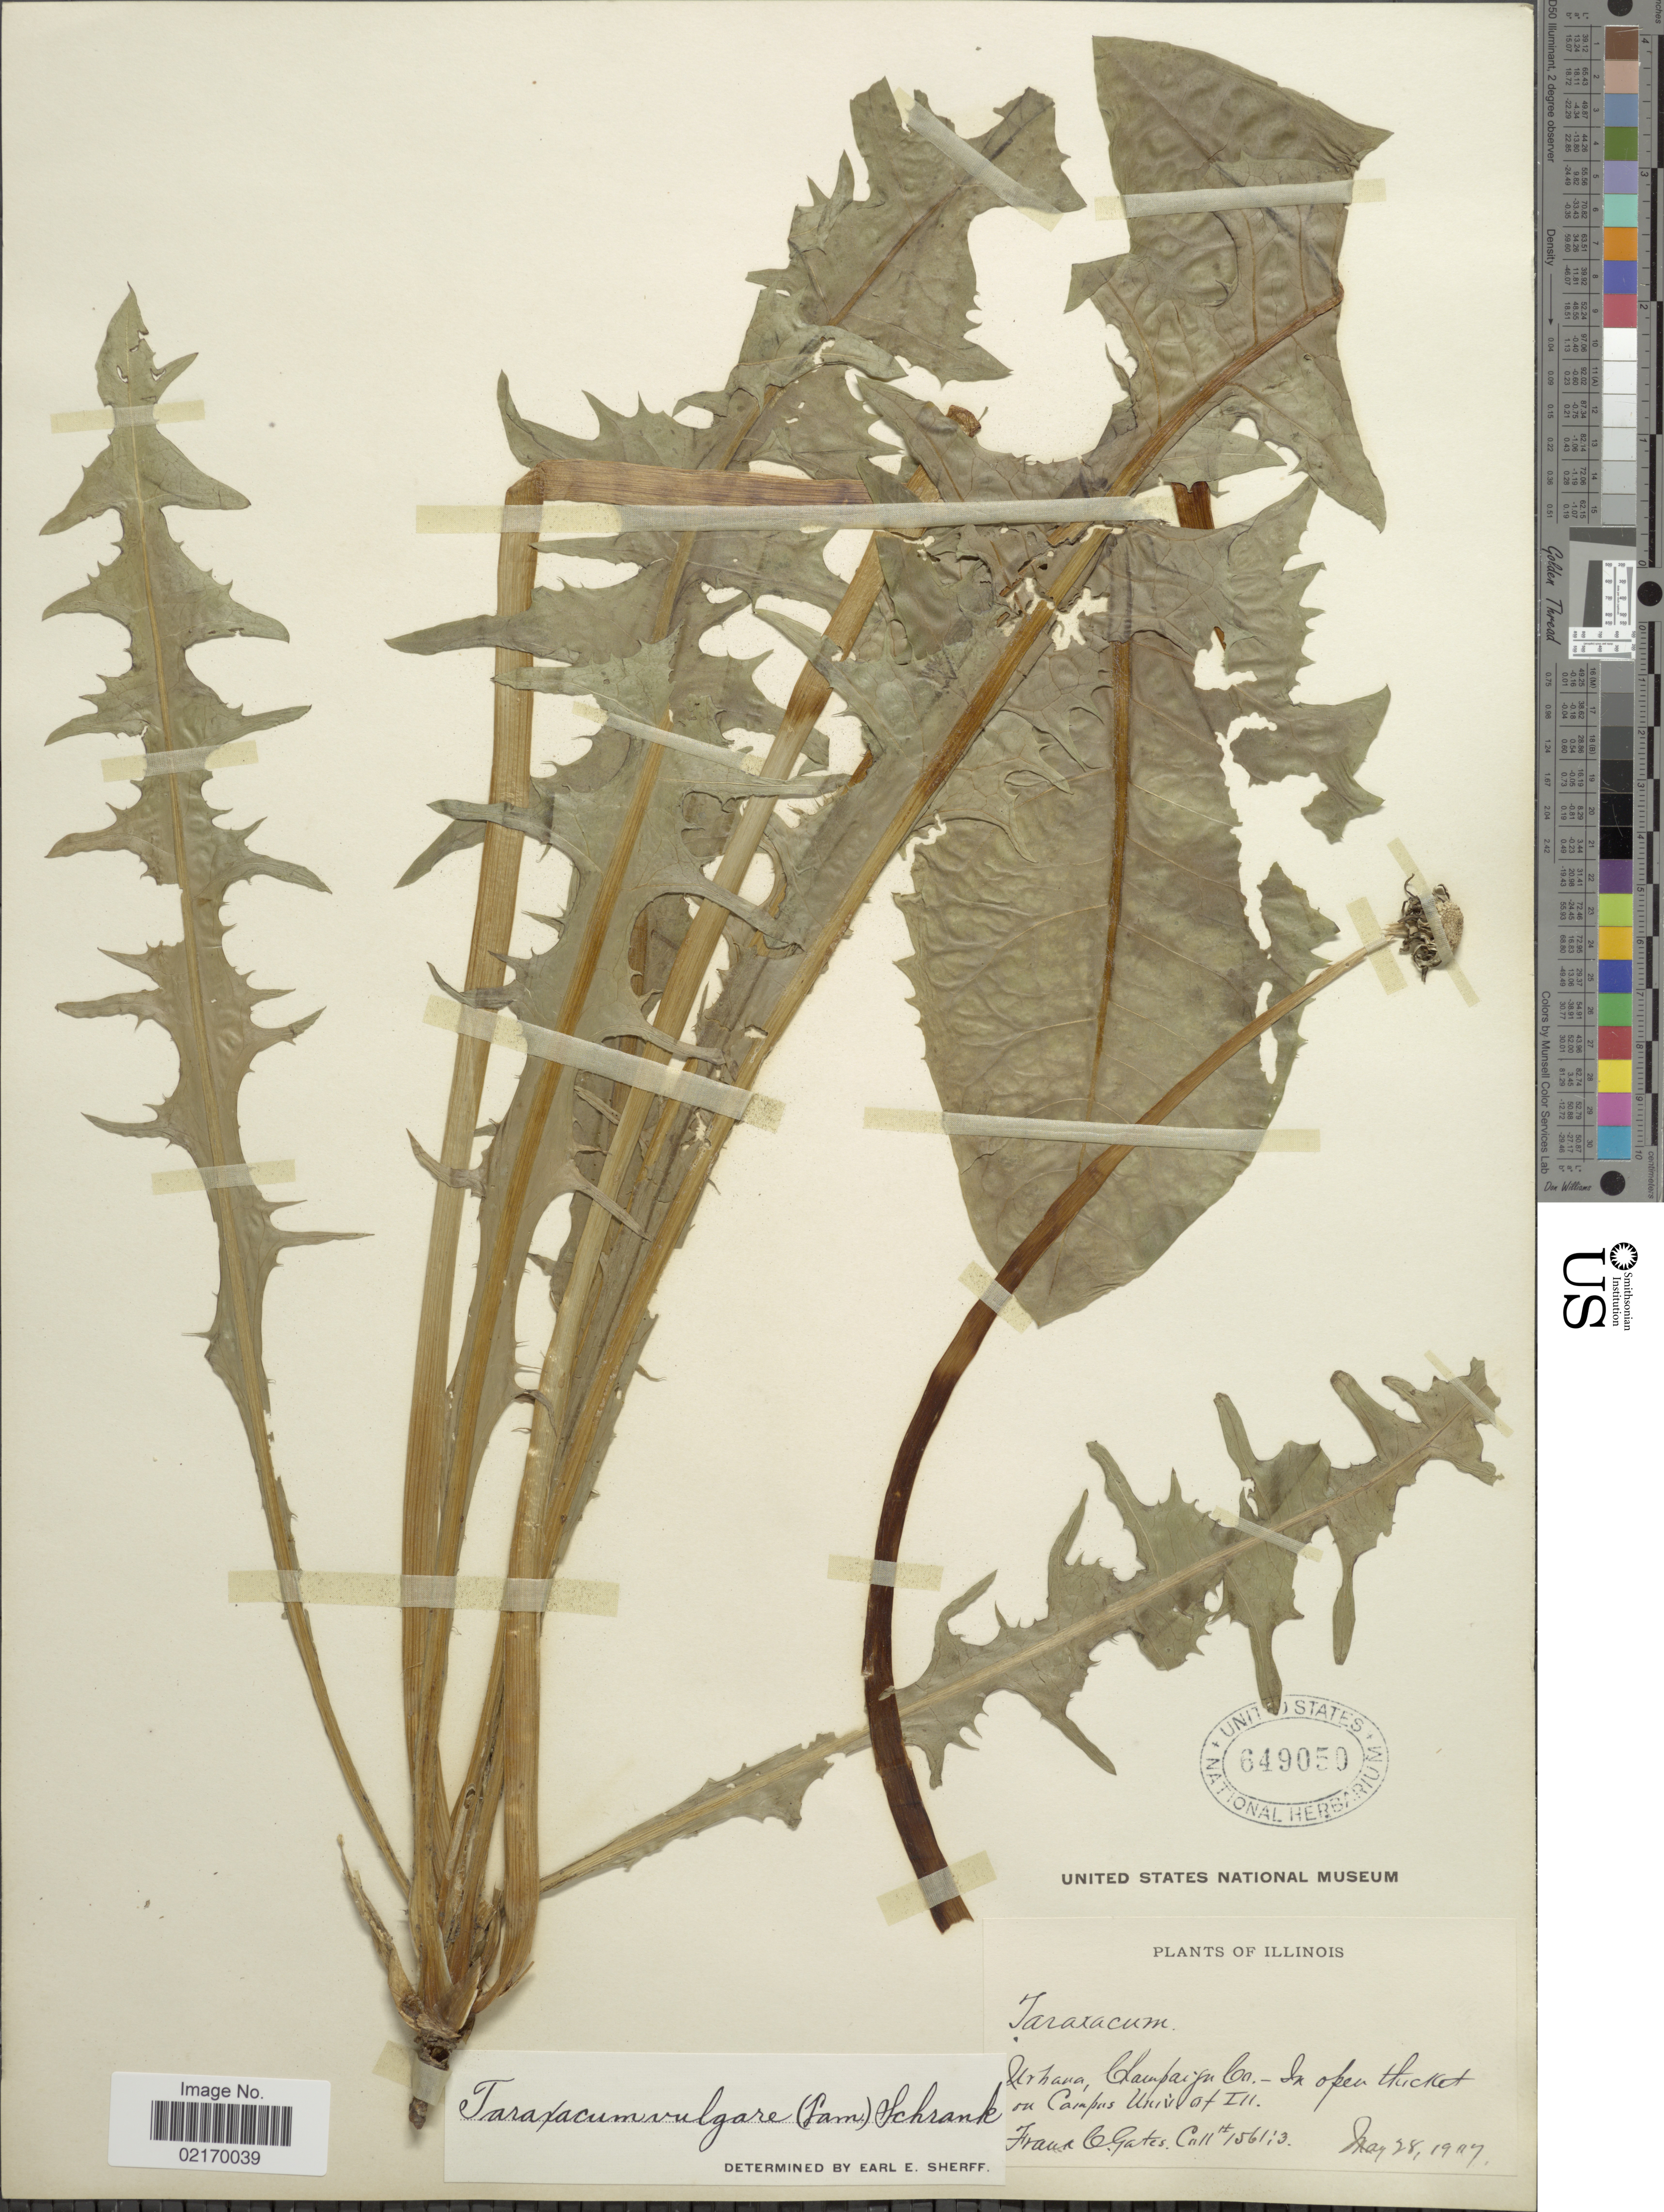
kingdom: Plantae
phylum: Tracheophyta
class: Magnoliopsida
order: Asterales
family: Asteraceae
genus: Taraxacum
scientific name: Taraxacum officinale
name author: G.H. Weber ex F.H. Wigg.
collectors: F. C. Gates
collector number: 15613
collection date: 1997-05-28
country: United States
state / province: Illinois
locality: Urbana, Champaign Co., in open thicket on Campus Univ of Ill.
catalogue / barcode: US 649050